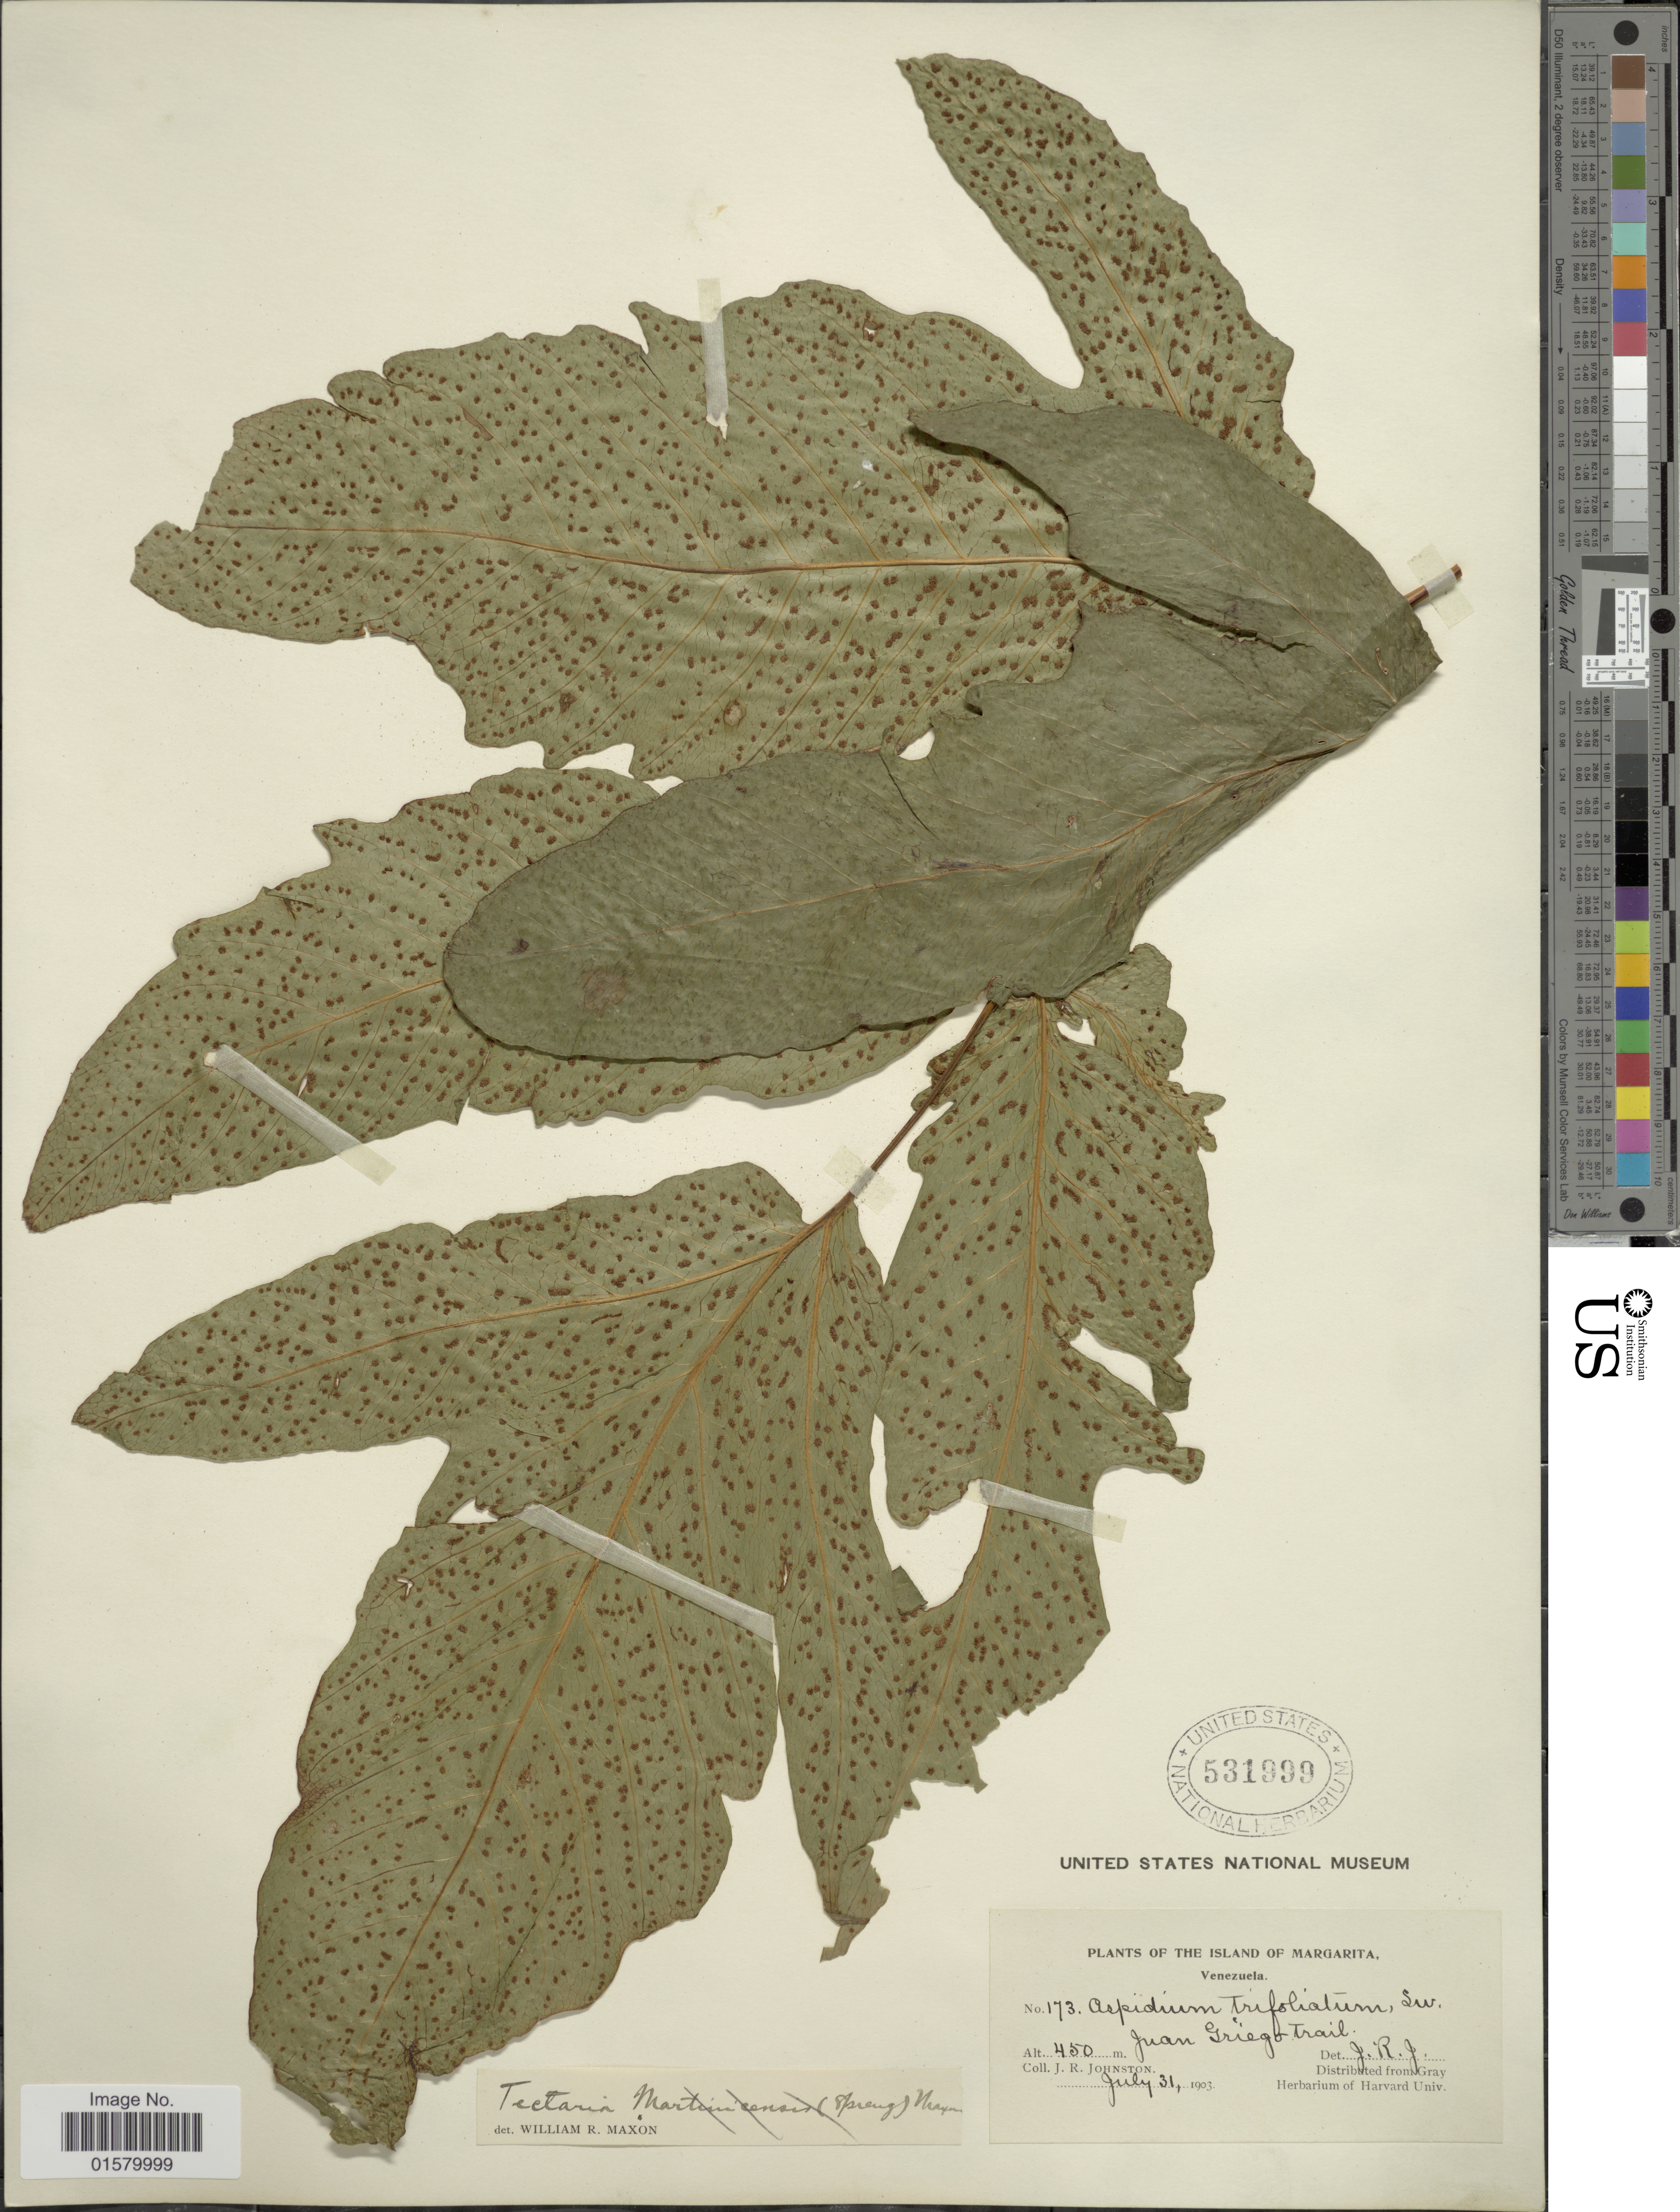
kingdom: Plantae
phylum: Tracheophyta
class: Polypodiopsida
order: Polypodiales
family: Tectariaceae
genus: Tectaria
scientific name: Tectaria trifoliata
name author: (L.) Cav.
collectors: J. Johnston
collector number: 173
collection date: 1903-07-31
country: Venezuela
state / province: Nueva Esparta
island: Margarita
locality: Island of Margarita, Juan Griego Trail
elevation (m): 450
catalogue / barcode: US 531999